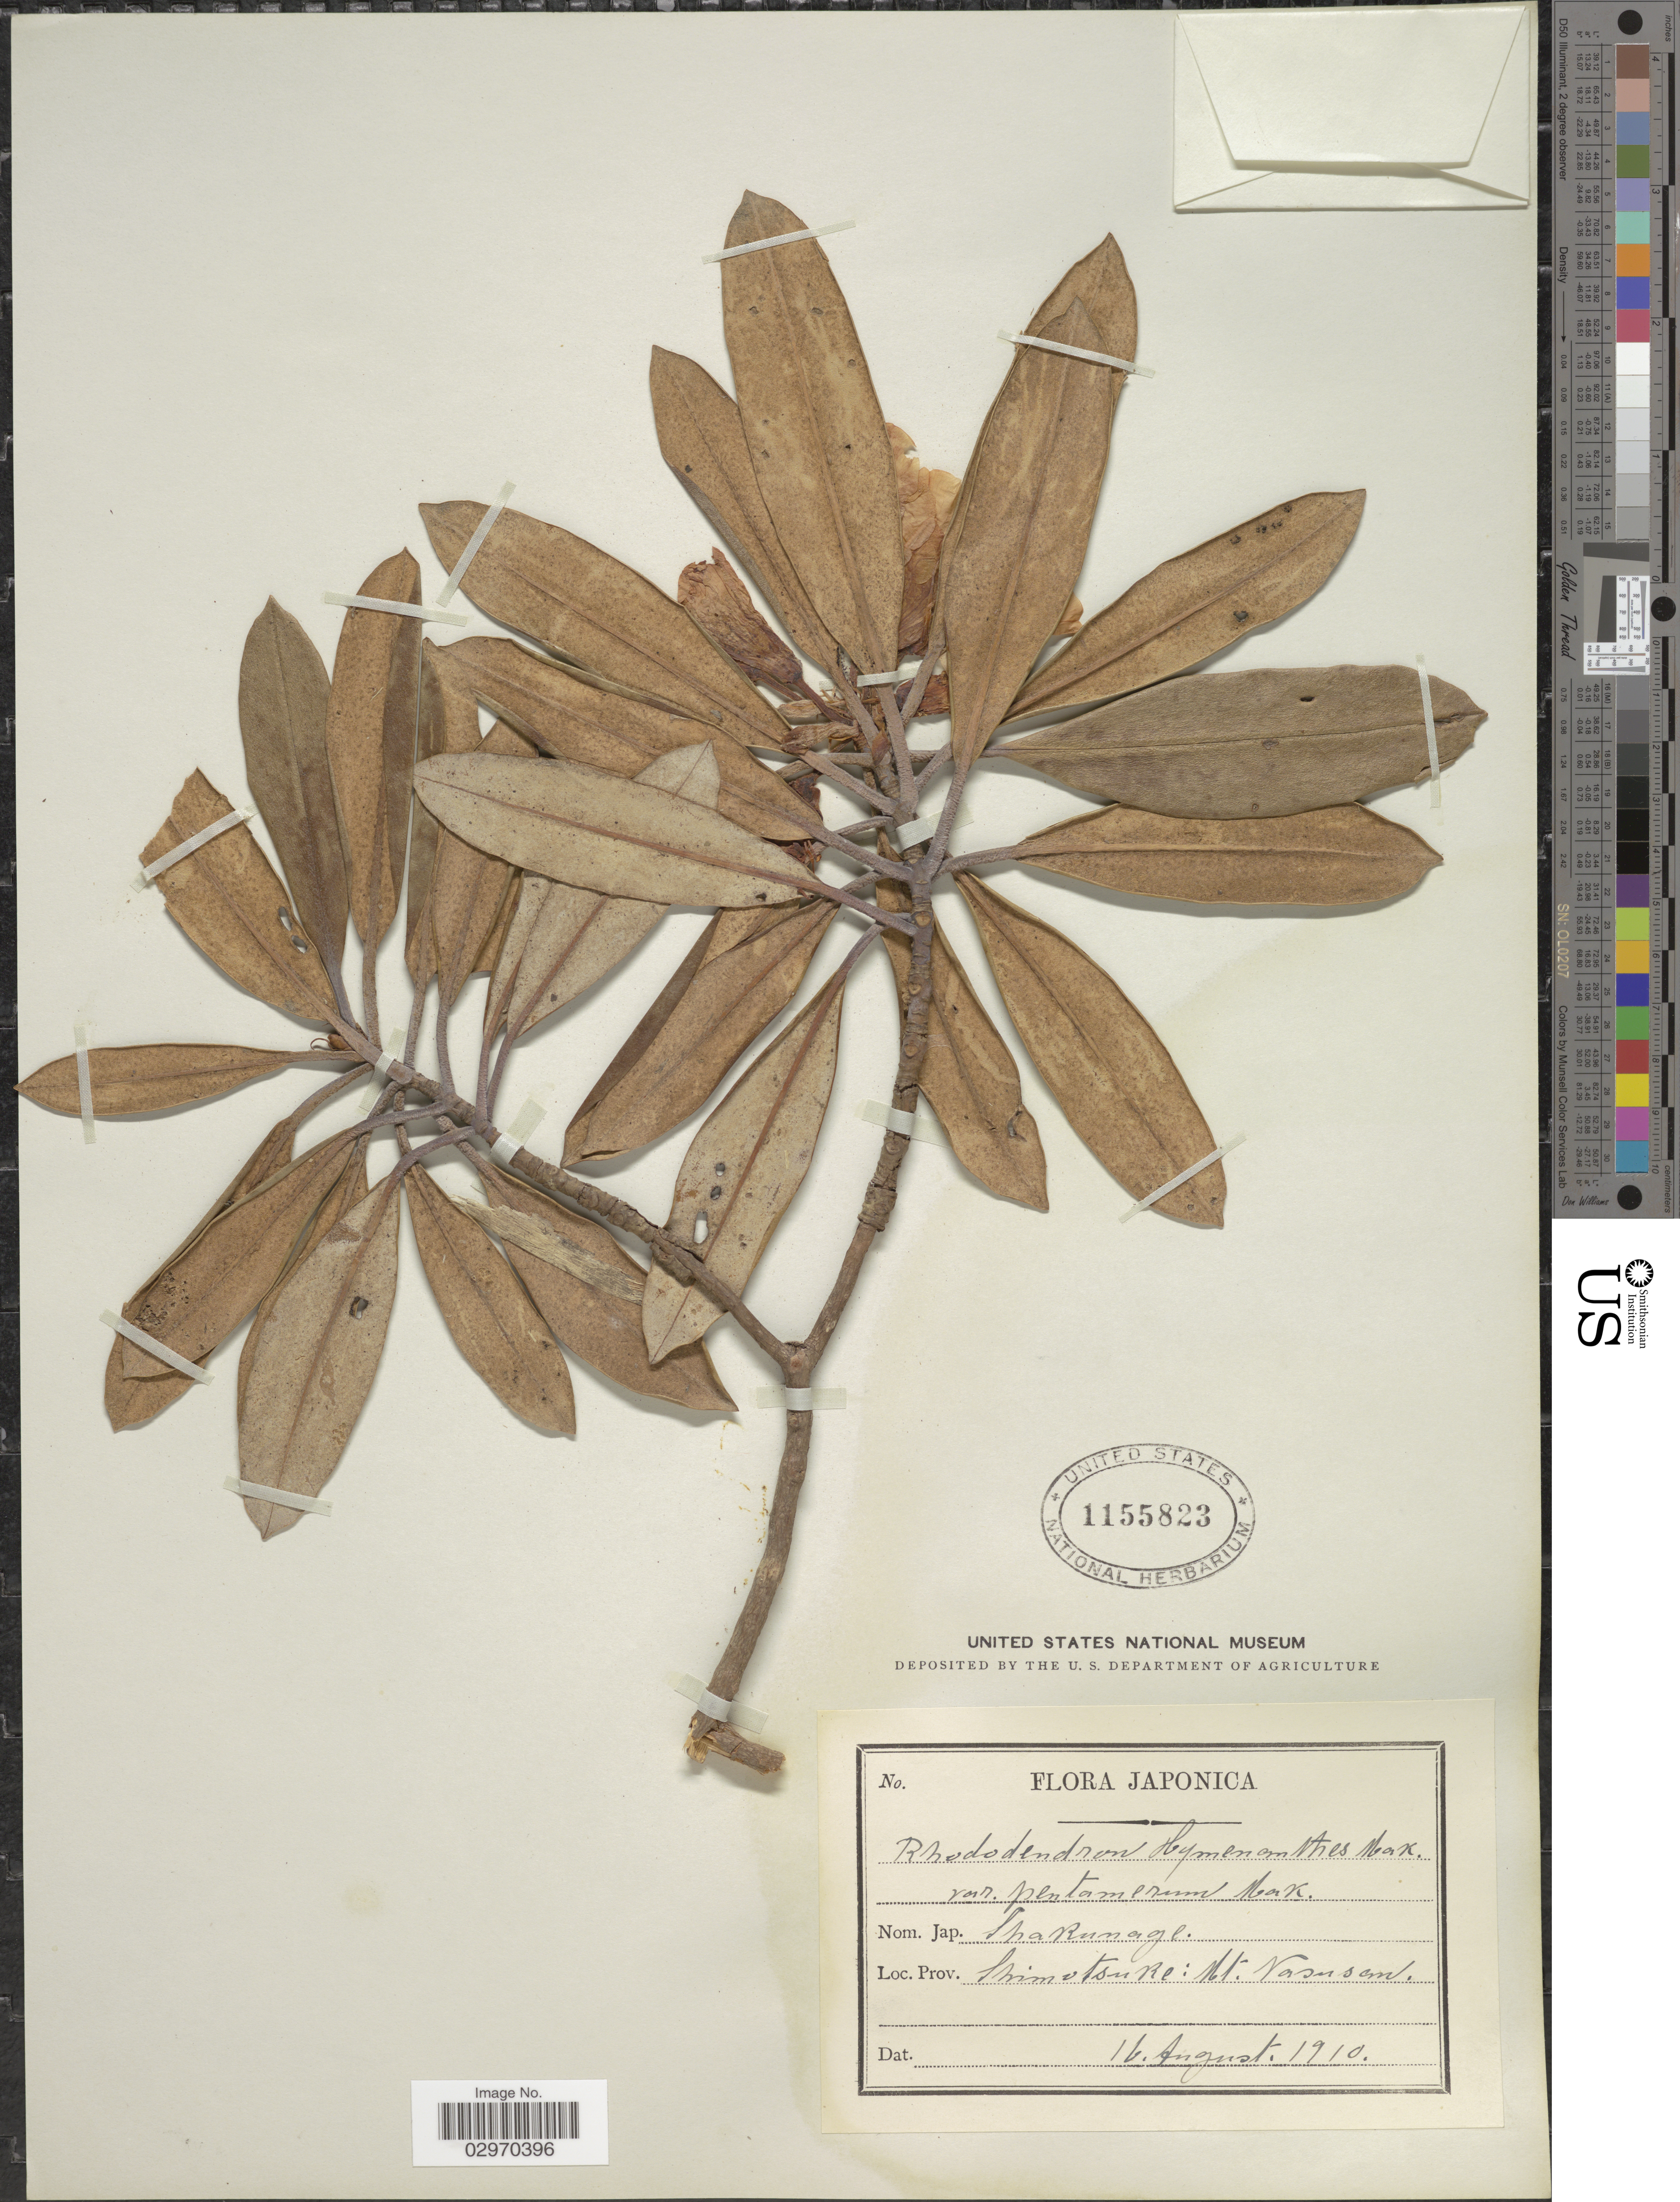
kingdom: Plantae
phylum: Tracheophyta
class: Magnoliopsida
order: Ericales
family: Ericaceae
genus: Rhododendron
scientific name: Rhododendron degronianum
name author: Carrière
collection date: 1910-08-16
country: Japan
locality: Japonica. Shimotsuke: Mt. Nanaisan.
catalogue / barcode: US 1155823